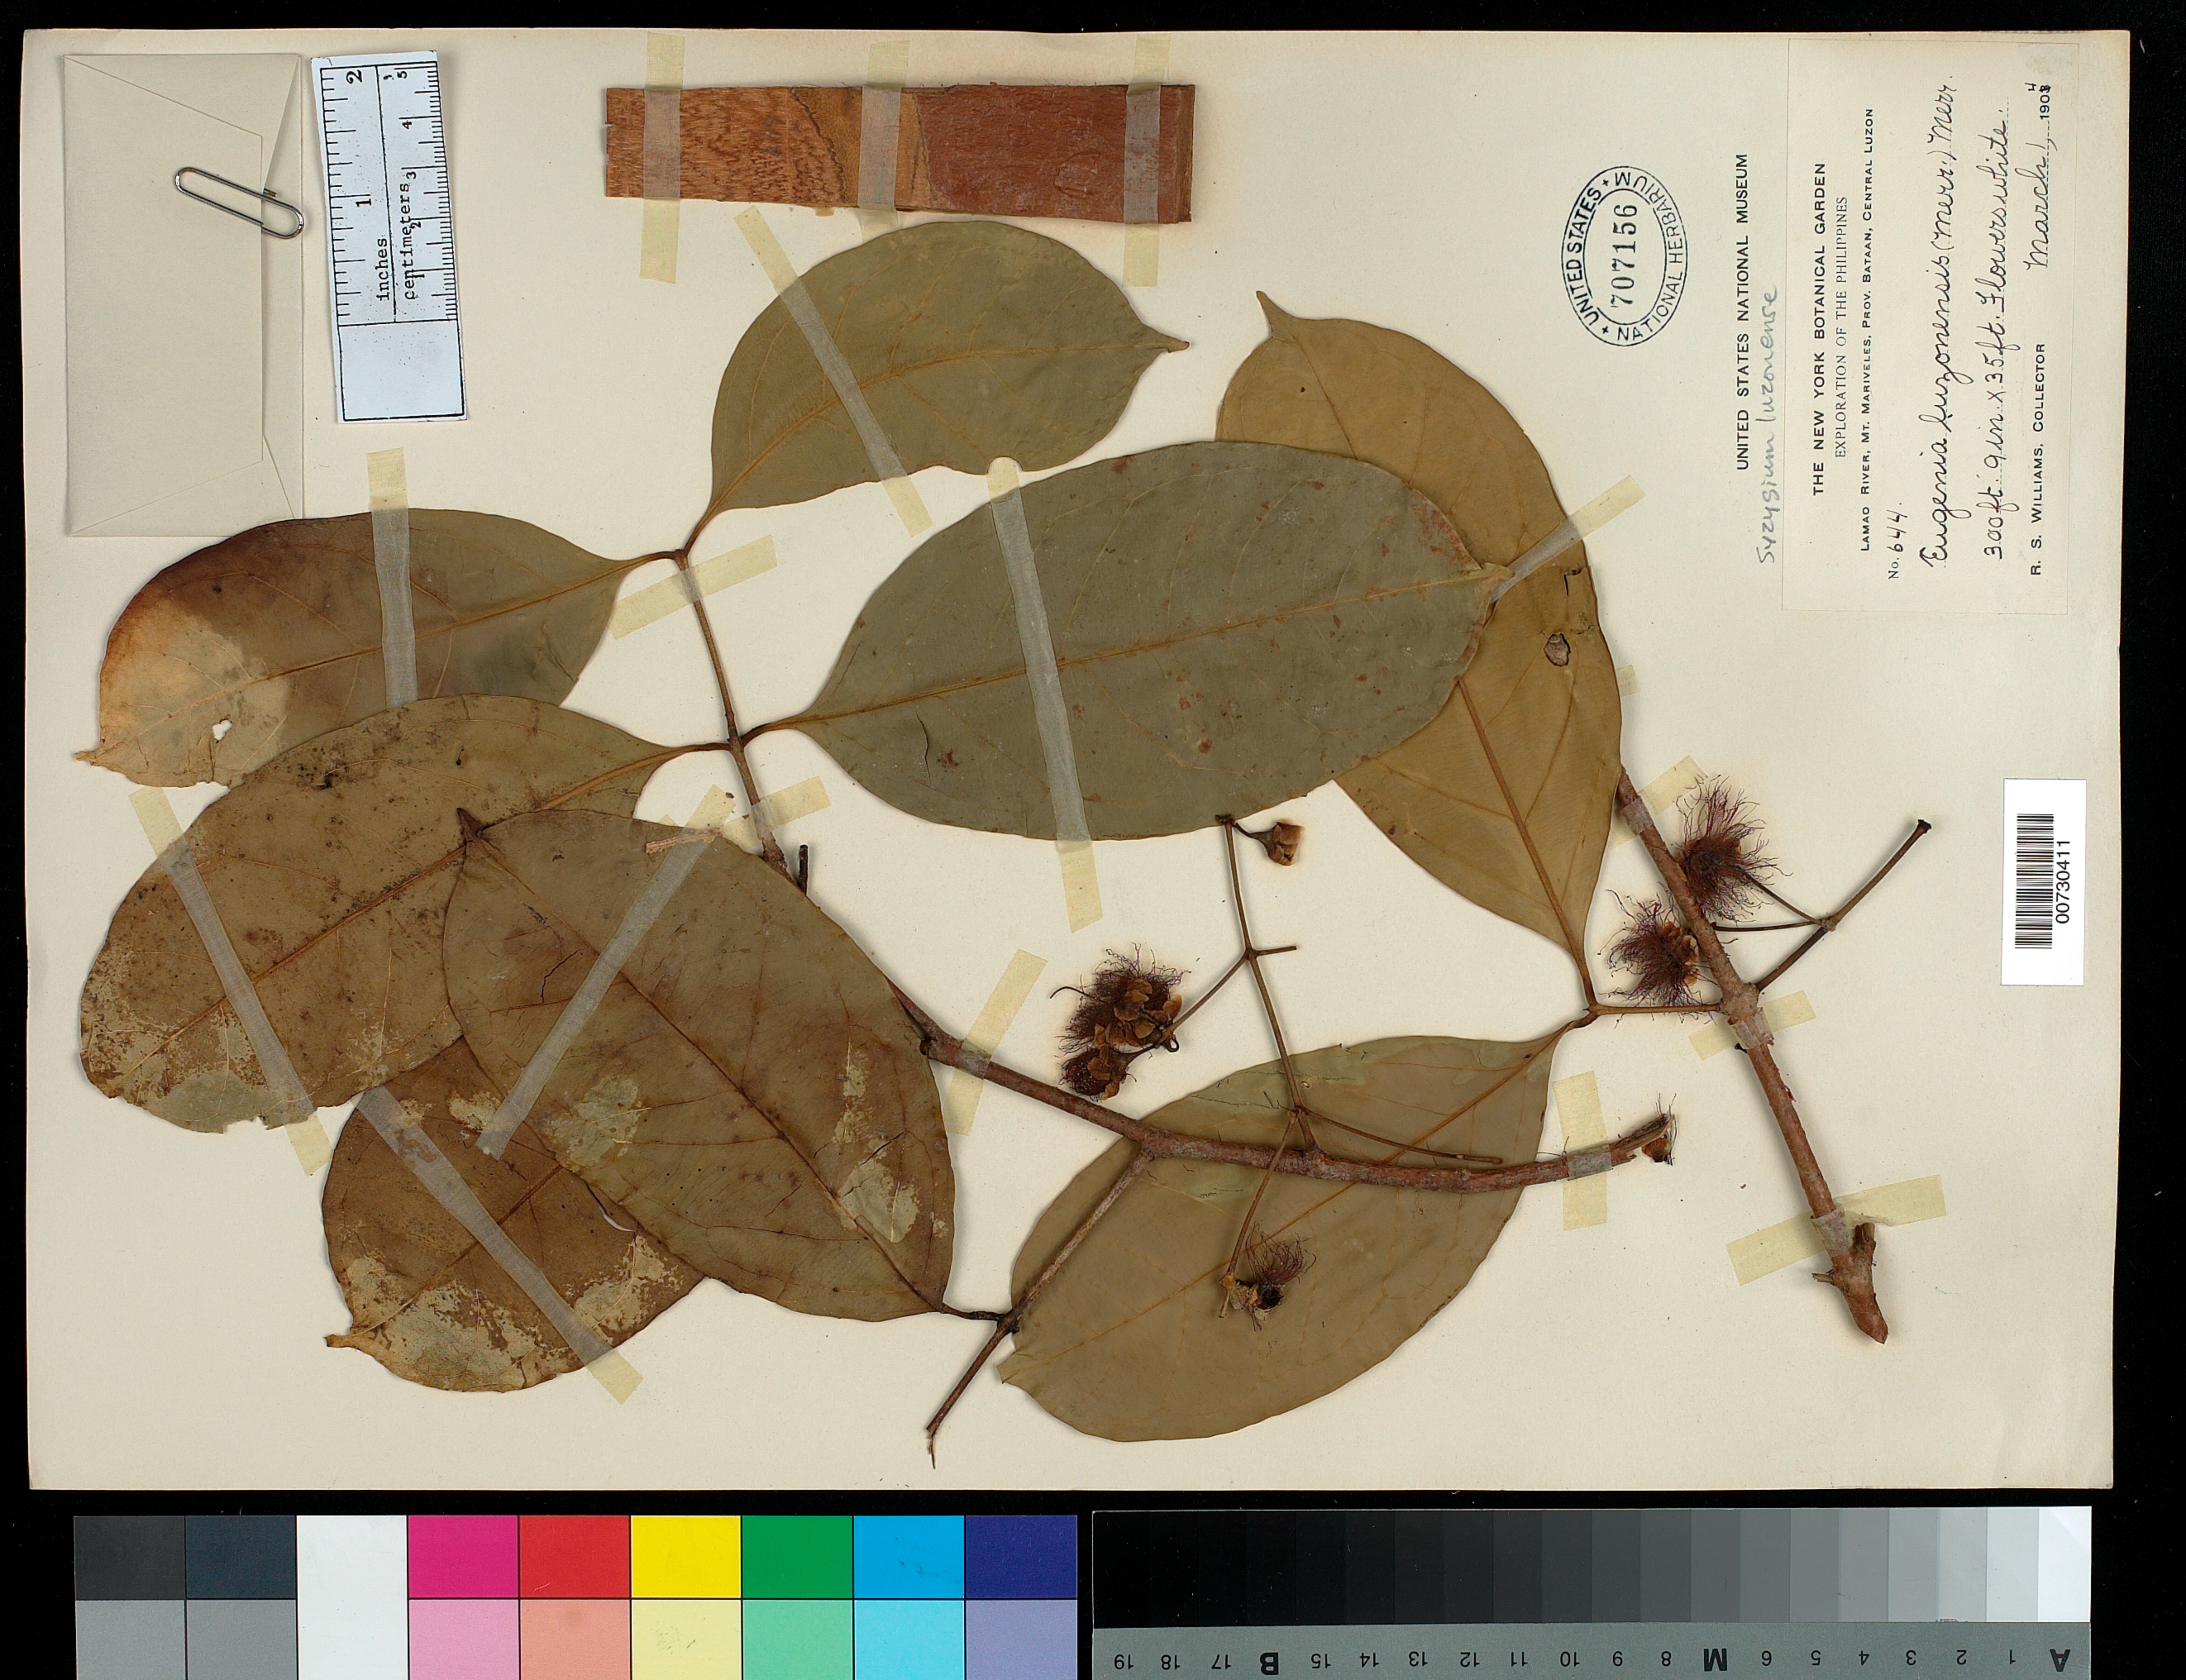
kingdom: Plantae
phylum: Tracheophyta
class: Magnoliopsida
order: Myrtales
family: Myrtaceae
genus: Syzygium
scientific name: Syzygium luzonense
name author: (Merr.) Merr.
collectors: R. S. Williams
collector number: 644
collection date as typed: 1 Mar 1904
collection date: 1904-03-01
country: Philippines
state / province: Central Luzon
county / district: Bataan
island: Luzon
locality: Lamao River, Mt. Mariveles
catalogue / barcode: US 707156